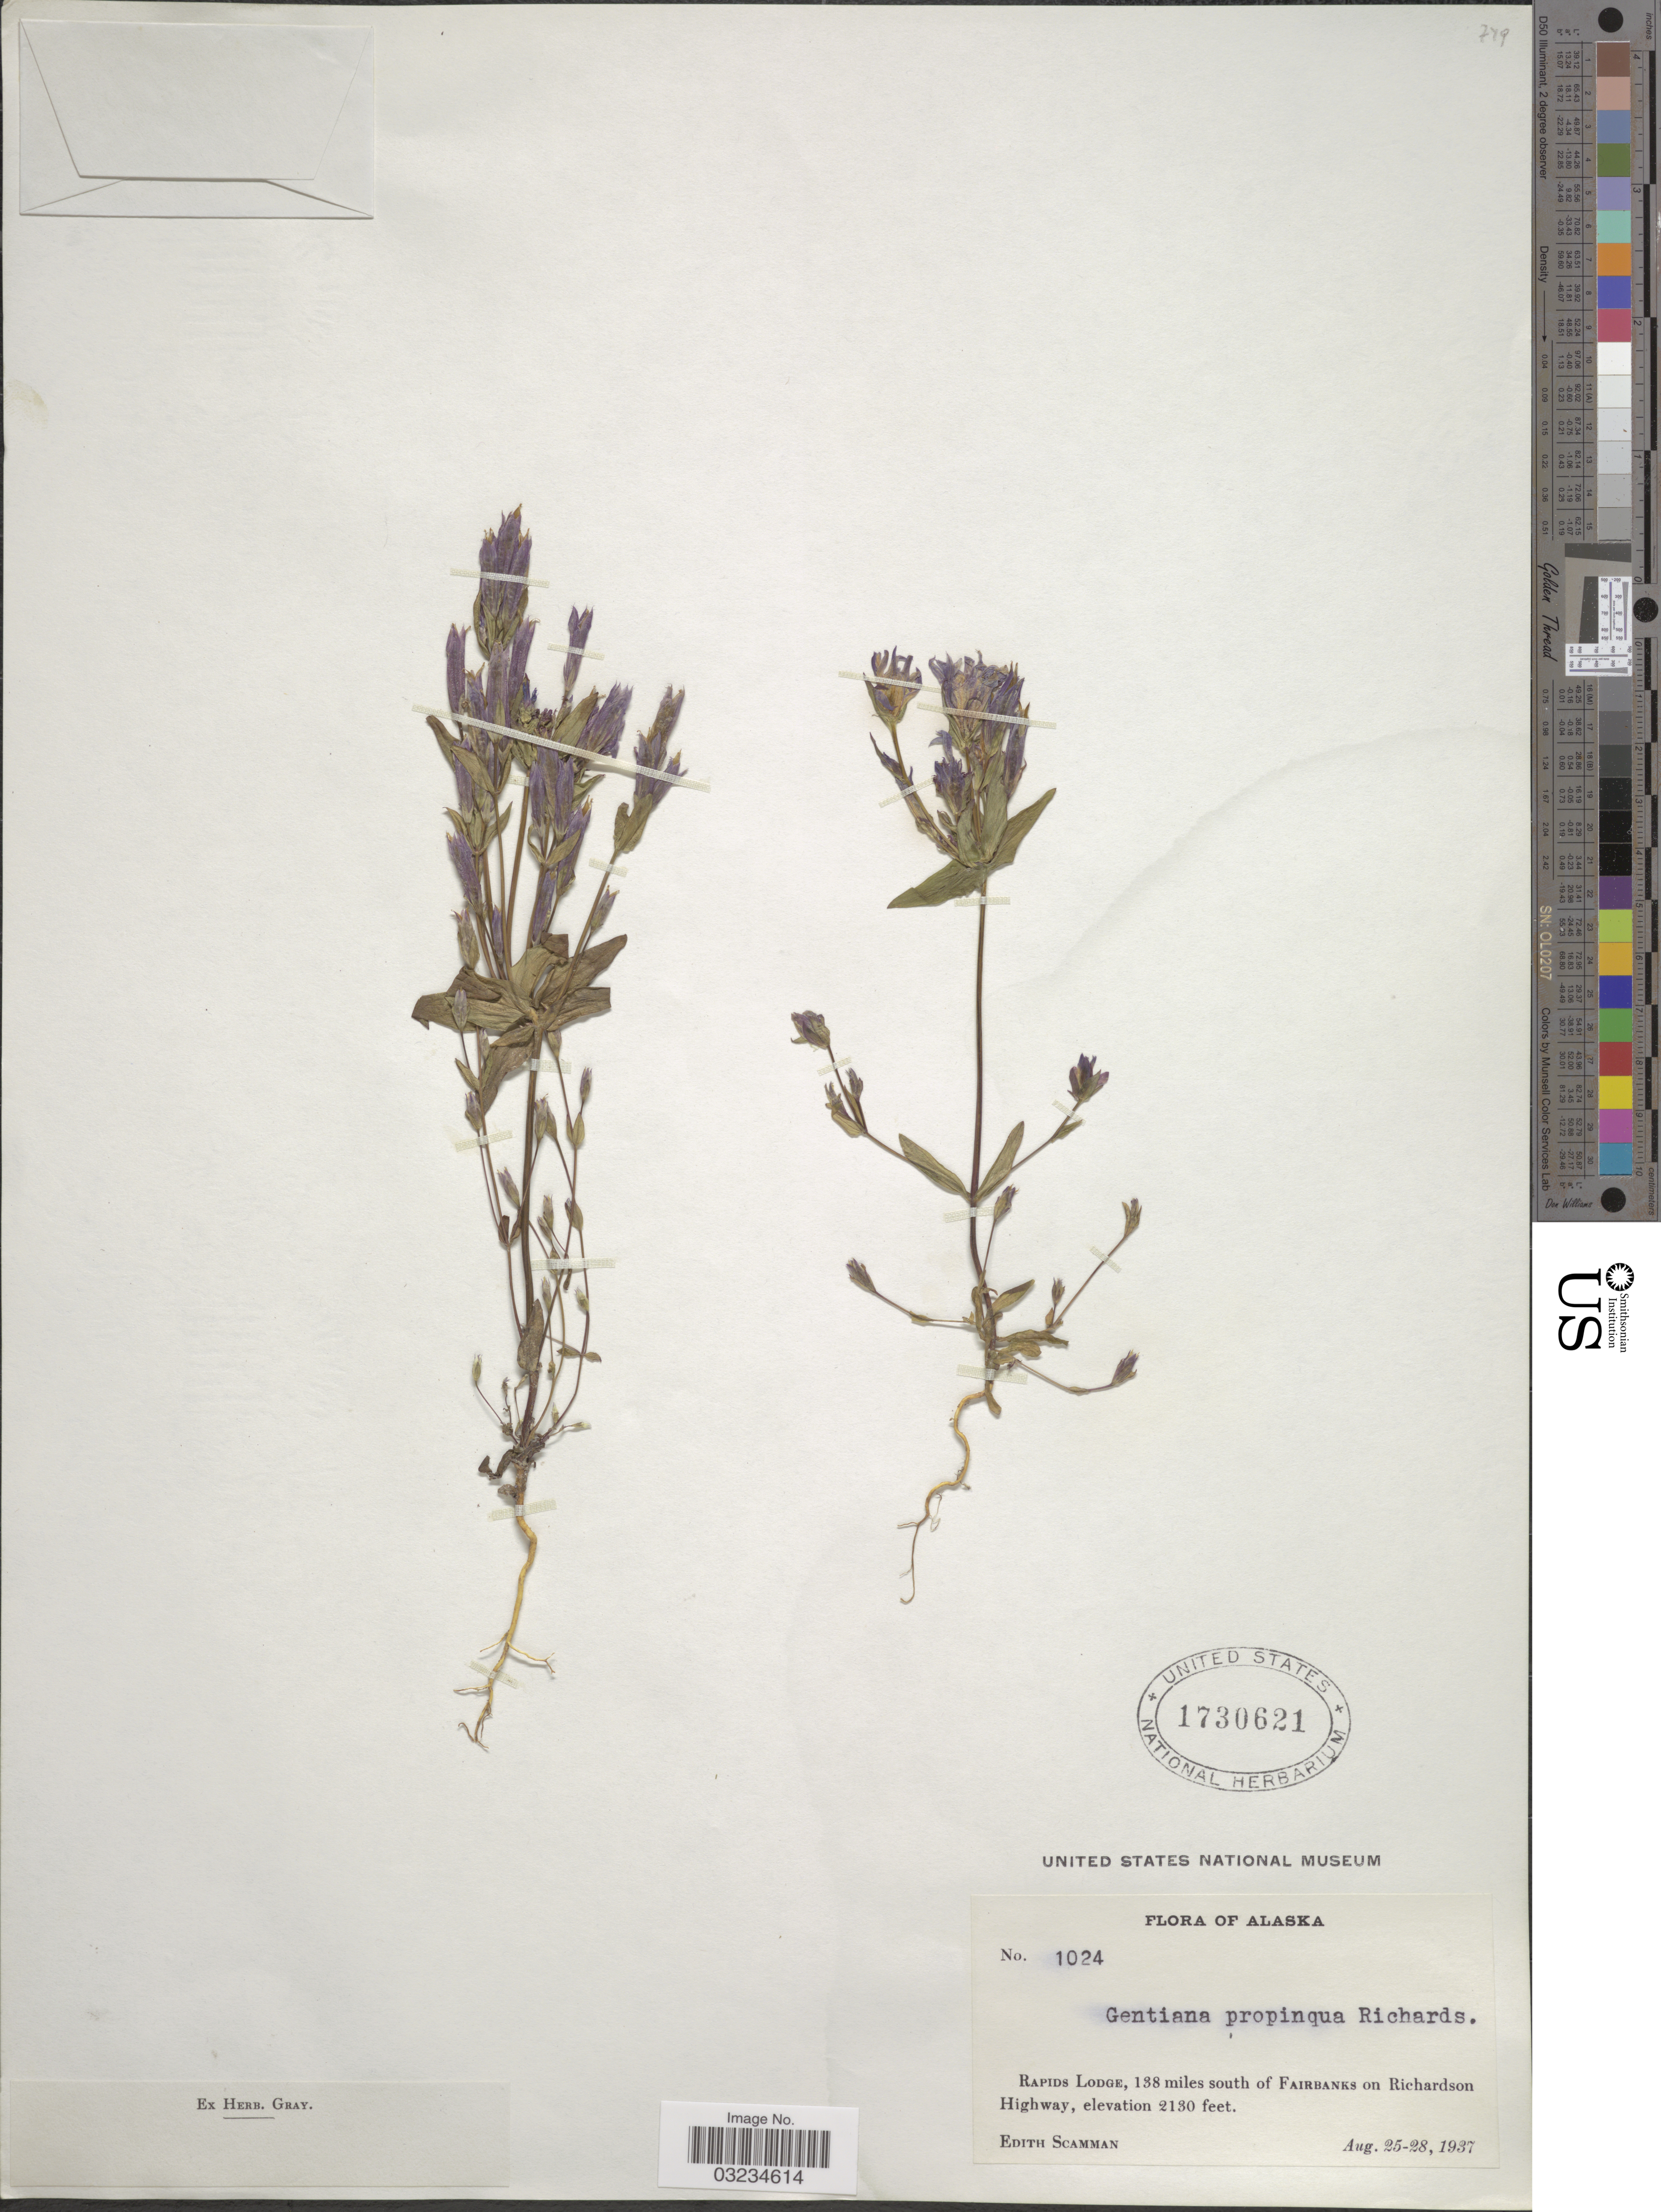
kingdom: Plantae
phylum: Tracheophyta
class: Magnoliopsida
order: Gentianales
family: Gentianaceae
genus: Gentiana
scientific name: Gentiana propinqua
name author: Richards.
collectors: E. Scamman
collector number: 1024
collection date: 1937-08-25/1937-08-28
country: United States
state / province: Alaska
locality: Rapids Lodge, 138 miles south of Fairbanks on Richardson Highway.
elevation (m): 649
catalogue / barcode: US 1730621